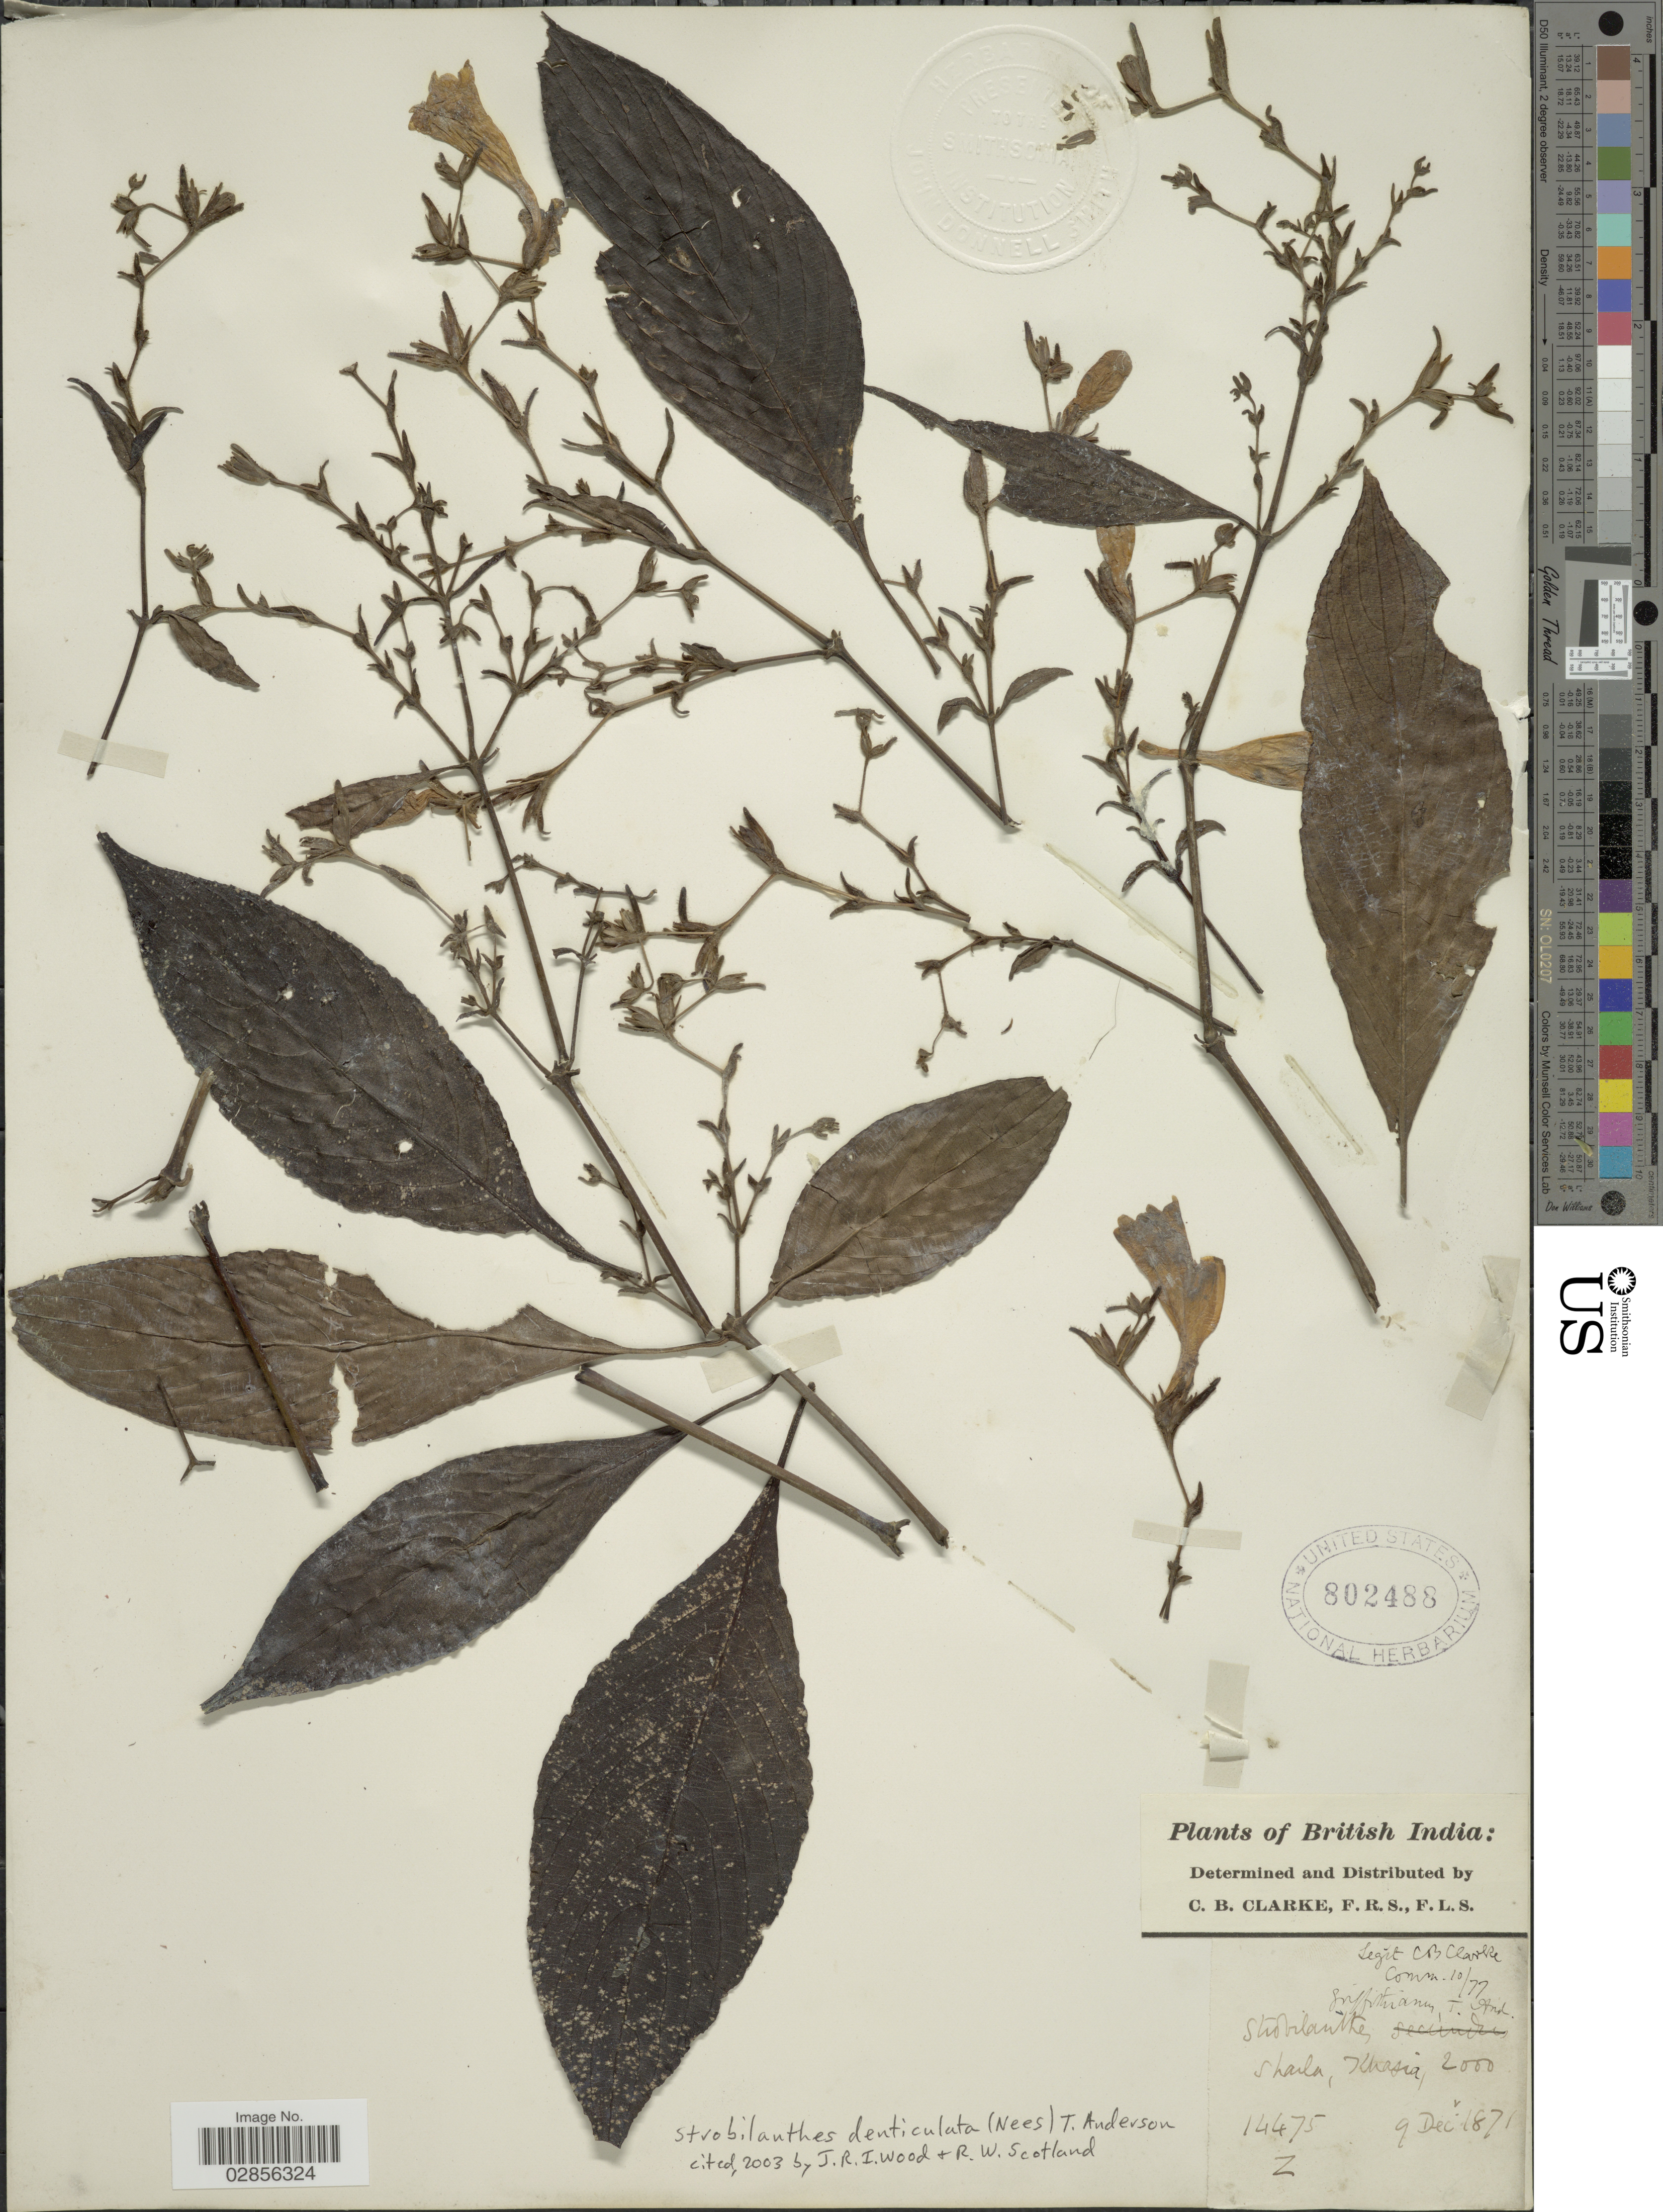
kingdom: Plantae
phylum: Tracheophyta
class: Magnoliopsida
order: Lamiales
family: Acanthaceae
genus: Strobilanthes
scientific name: Strobilanthes denticulata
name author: T. Anderson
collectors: C. B. Clarke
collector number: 14475Z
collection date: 1871-12-09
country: India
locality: British India. Shaila, Khasia.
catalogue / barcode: US 802488